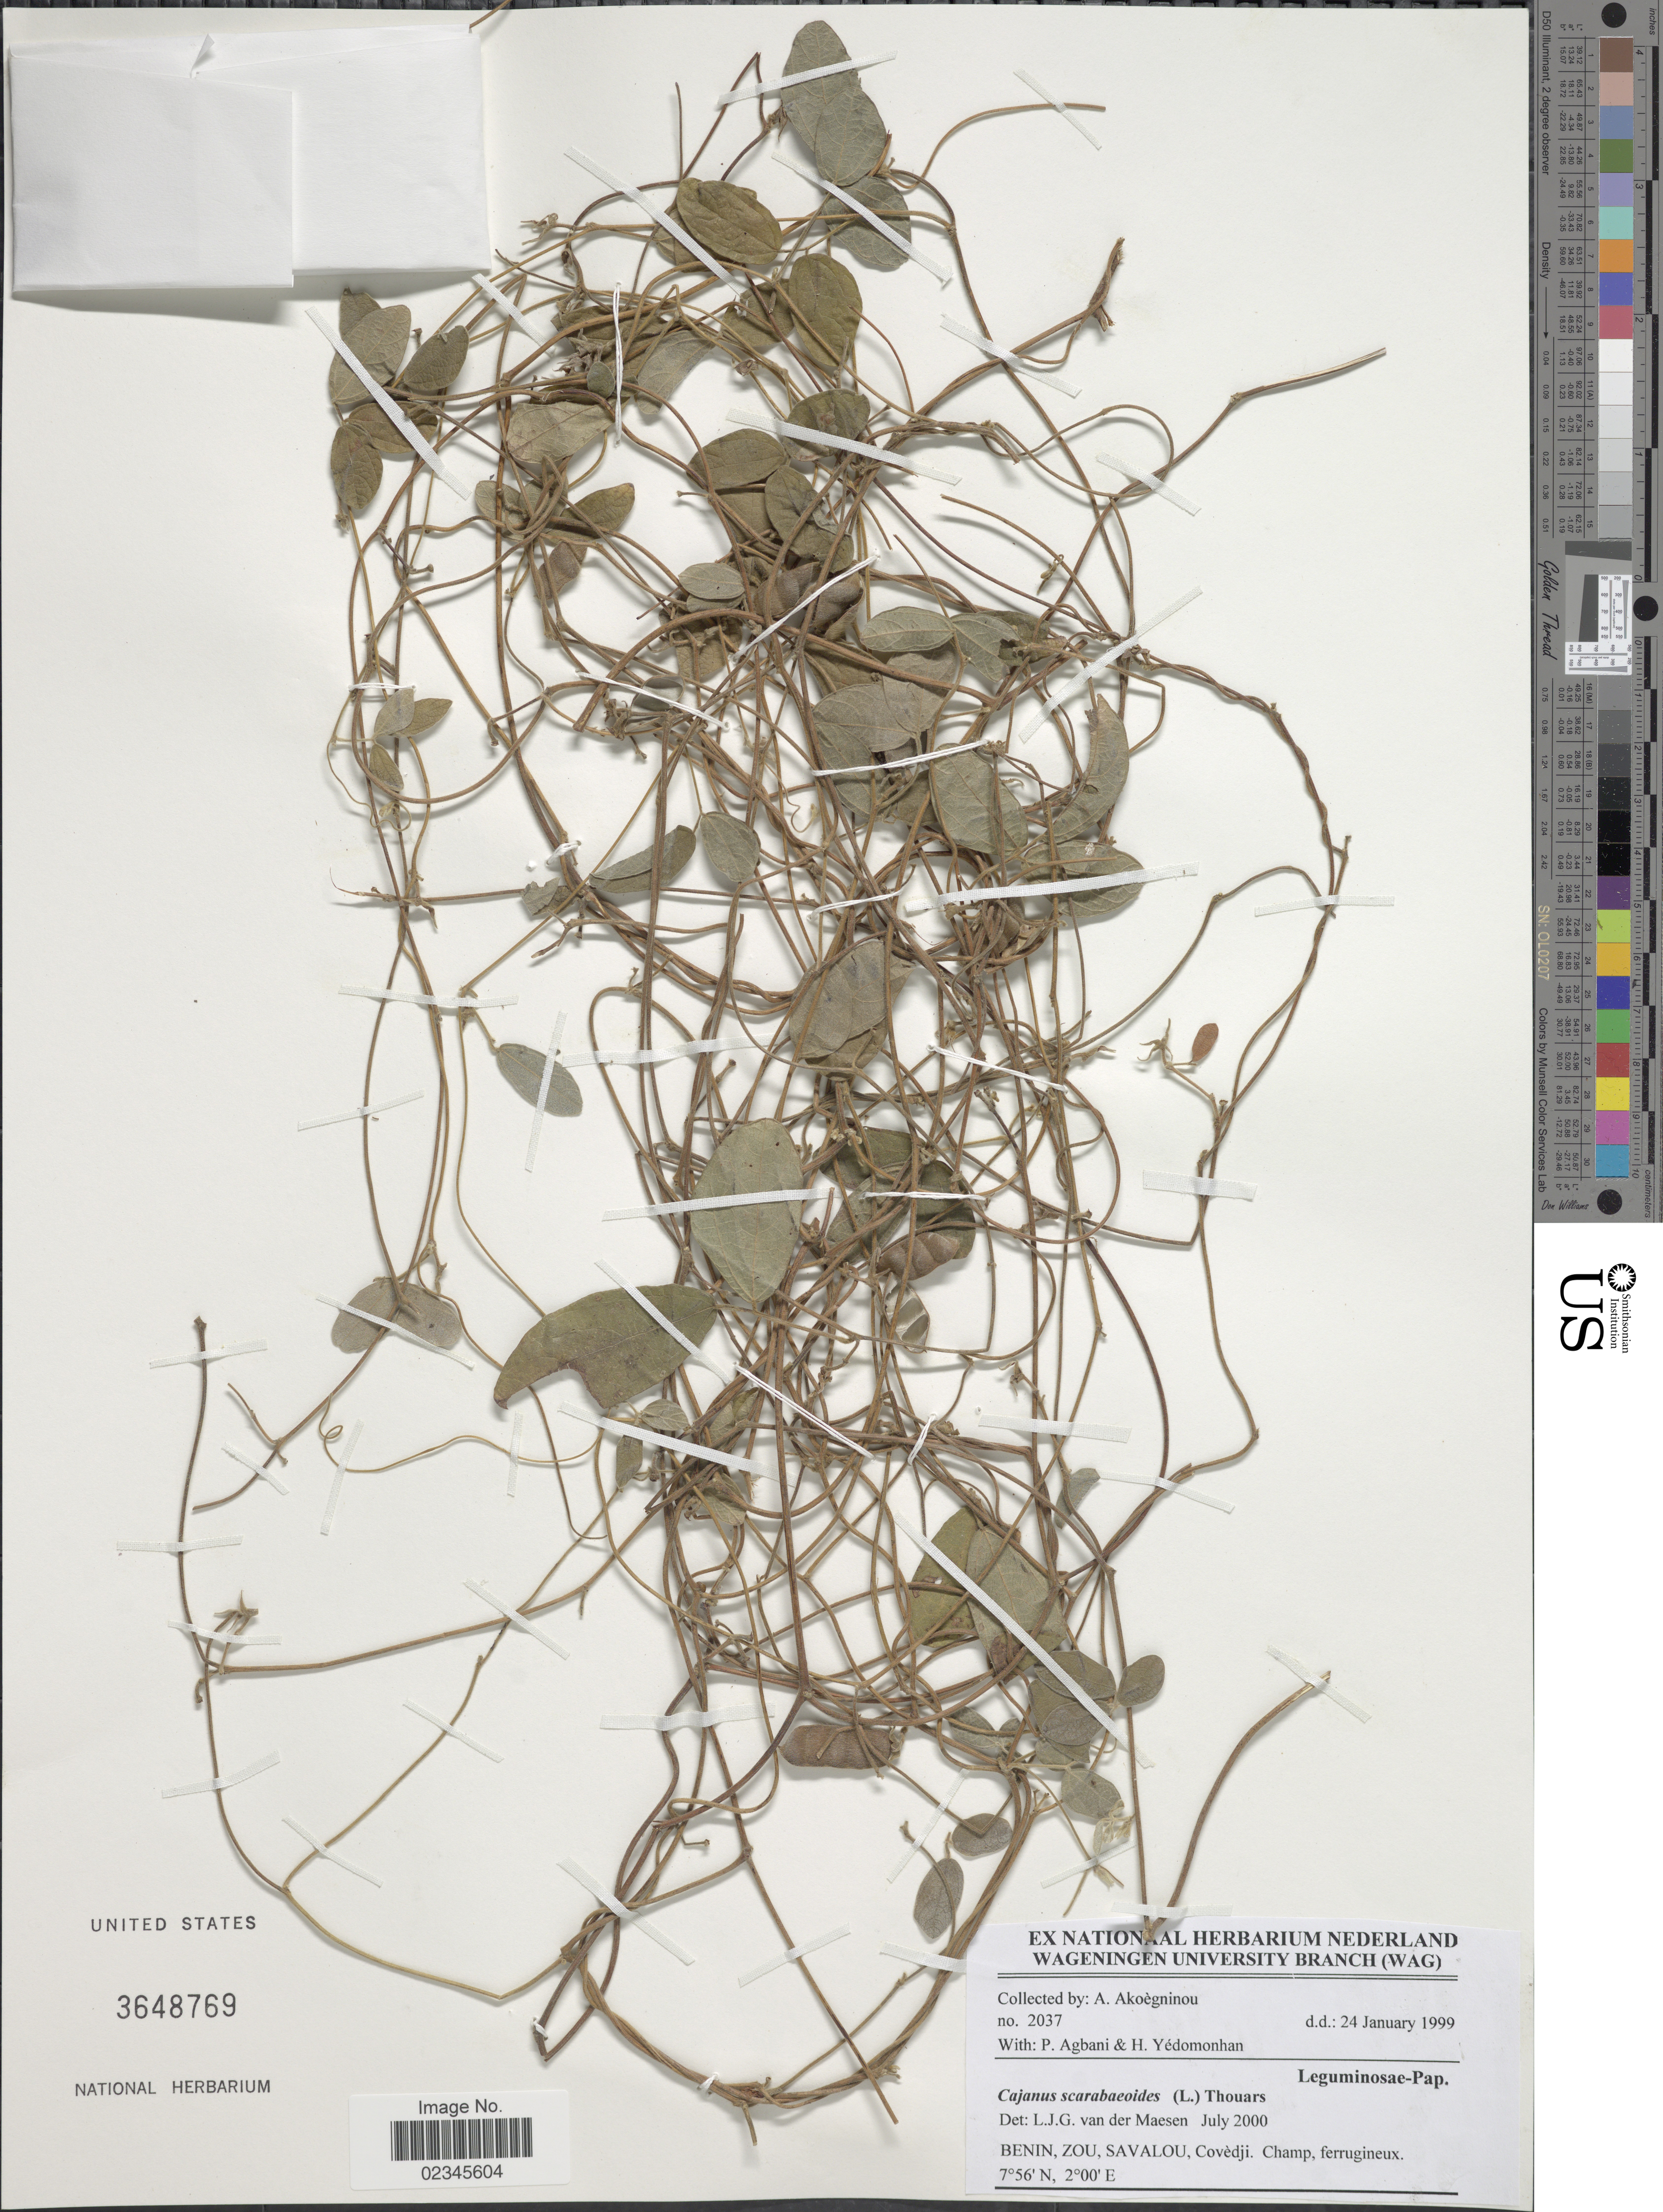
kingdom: Plantae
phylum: Tracheophyta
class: Magnoliopsida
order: Fabales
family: Fabaceae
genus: Cajanus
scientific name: Cajanus scarabaeoides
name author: (L.) Thou. ex Graham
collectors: A. Akoegninou, P. Agbani & P. Yédomonhan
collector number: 2037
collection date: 1999-01-24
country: Benin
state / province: Zou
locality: Savalou, Covèdji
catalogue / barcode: US 3648769